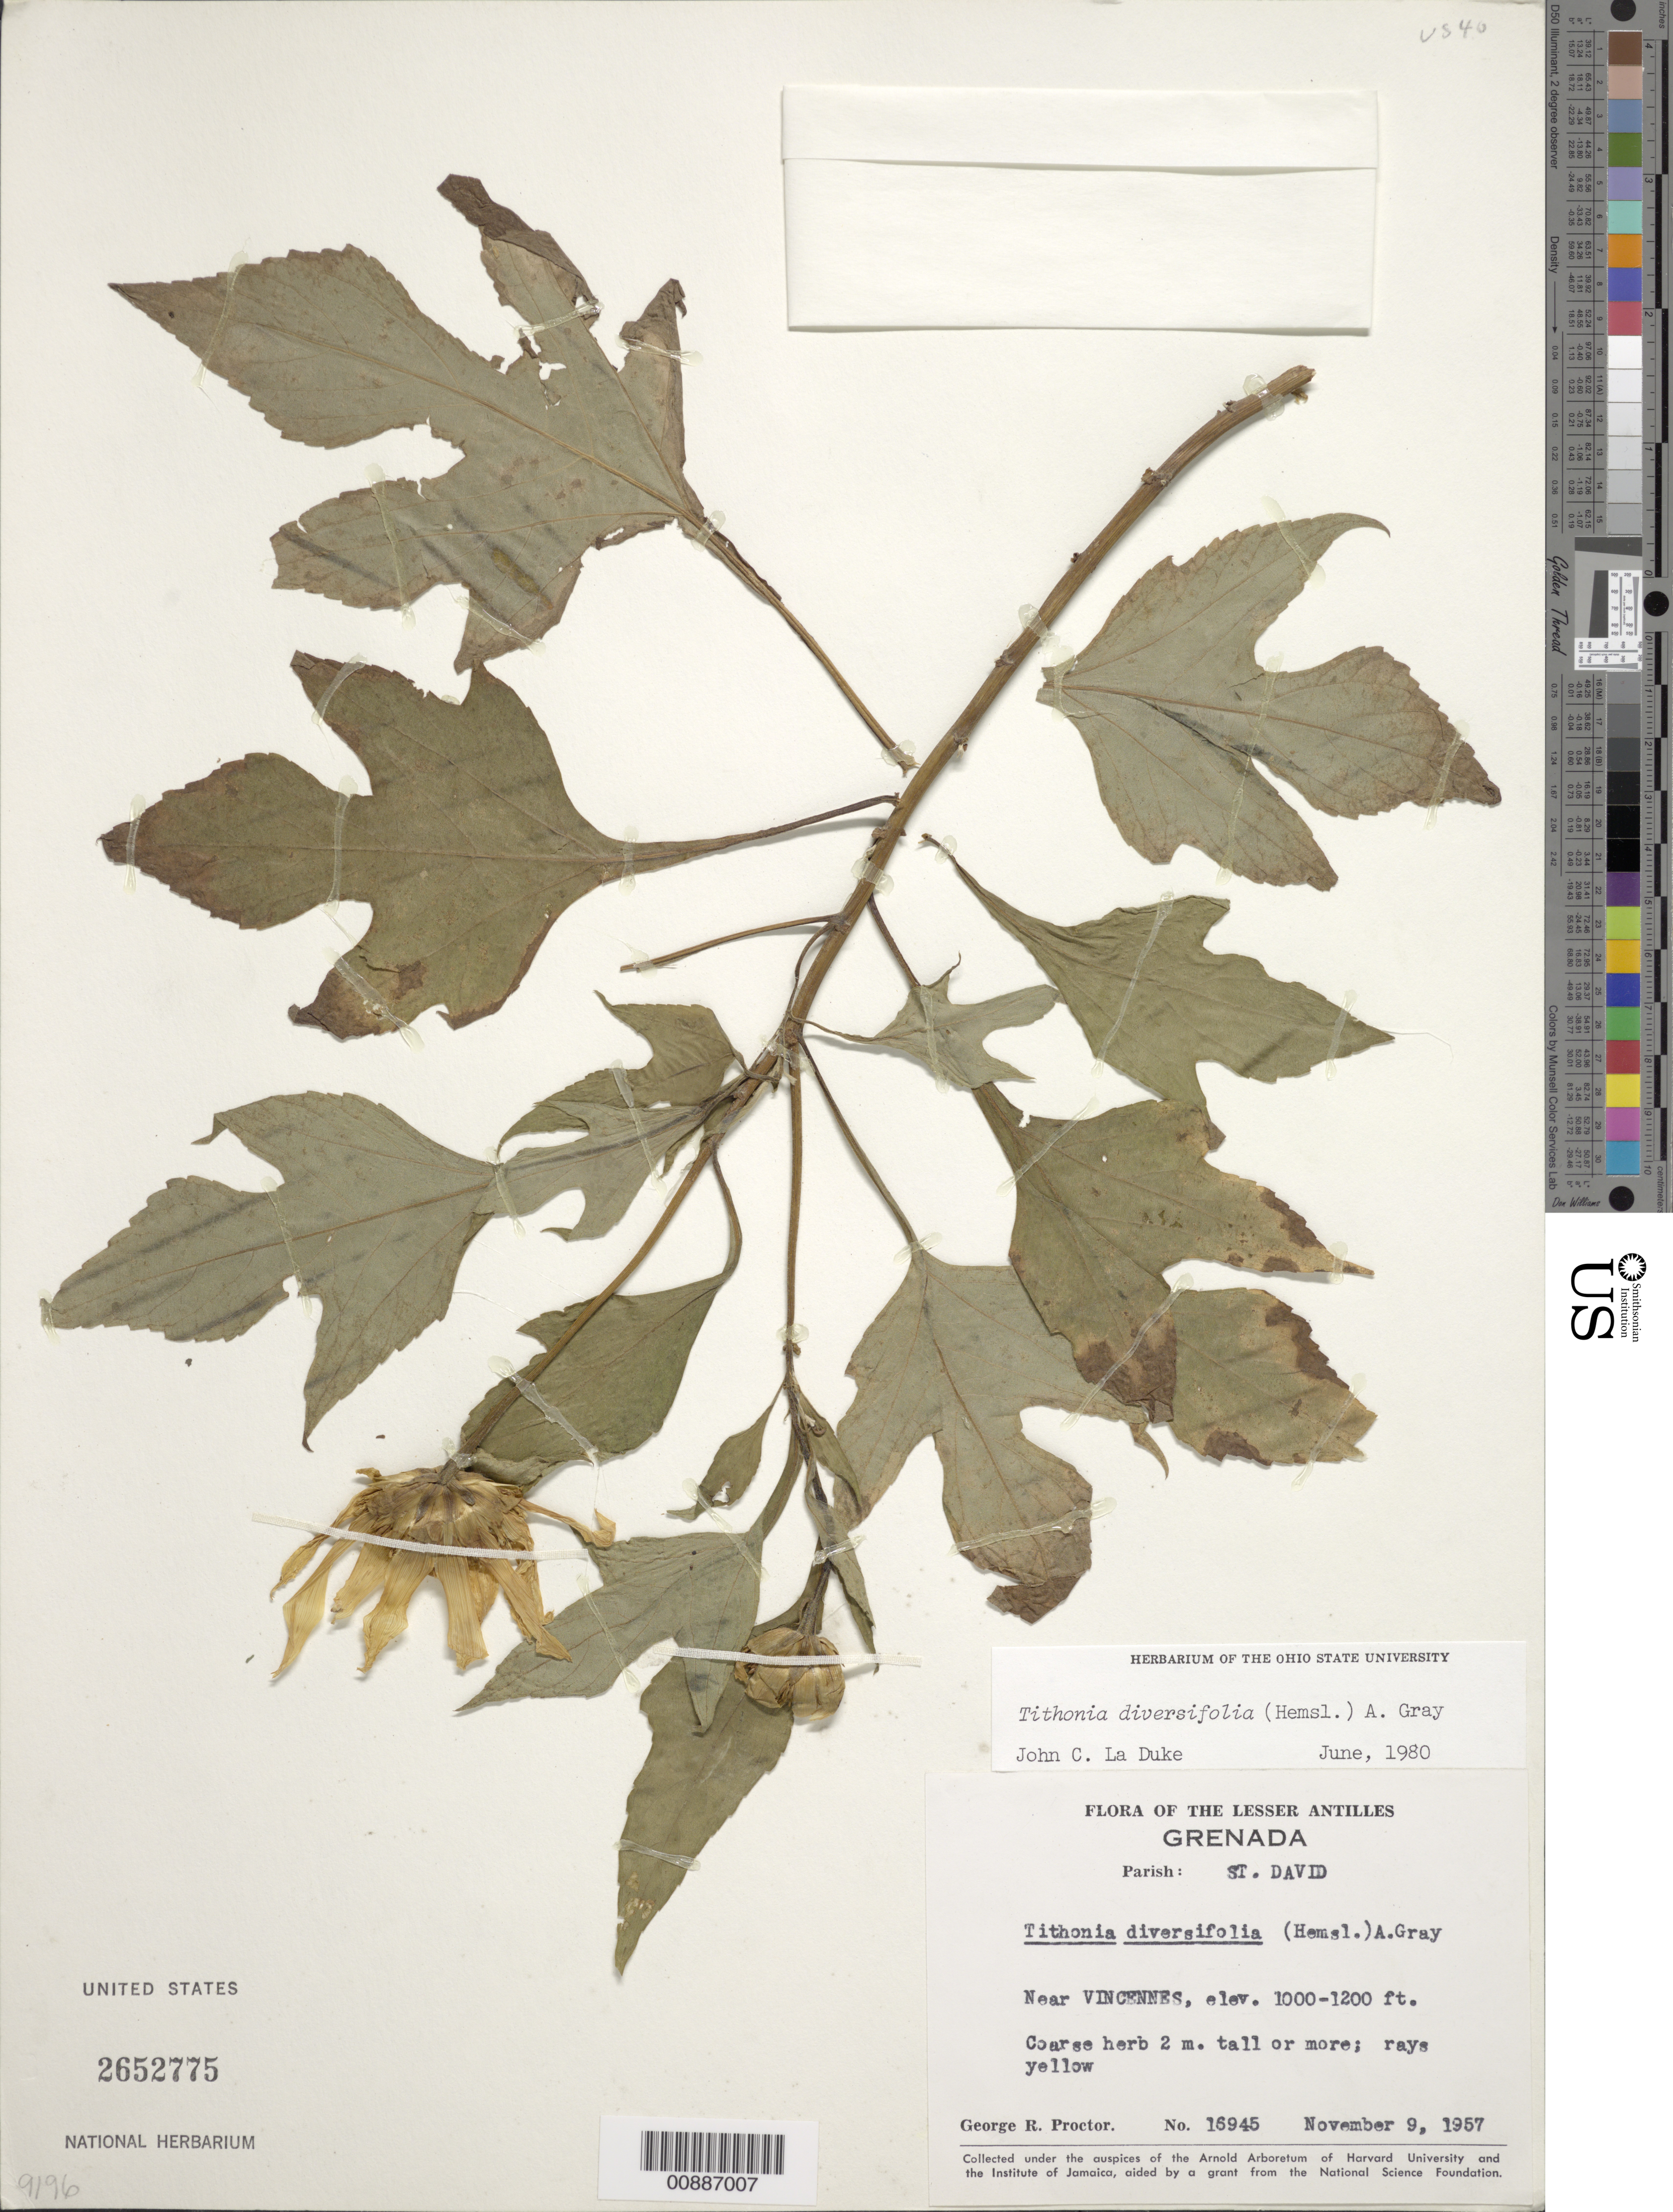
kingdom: Plantae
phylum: Tracheophyta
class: Magnoliopsida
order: Asterales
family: Asteraceae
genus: Tithonia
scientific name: Tithonia diversifolia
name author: (Hemsl.) A. Gray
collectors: G. R. Proctor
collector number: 16945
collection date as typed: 09 Nov 1957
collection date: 1957-11-09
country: Grenada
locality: Parish: St. David. Near Vincennes.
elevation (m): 305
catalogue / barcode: US 2652775